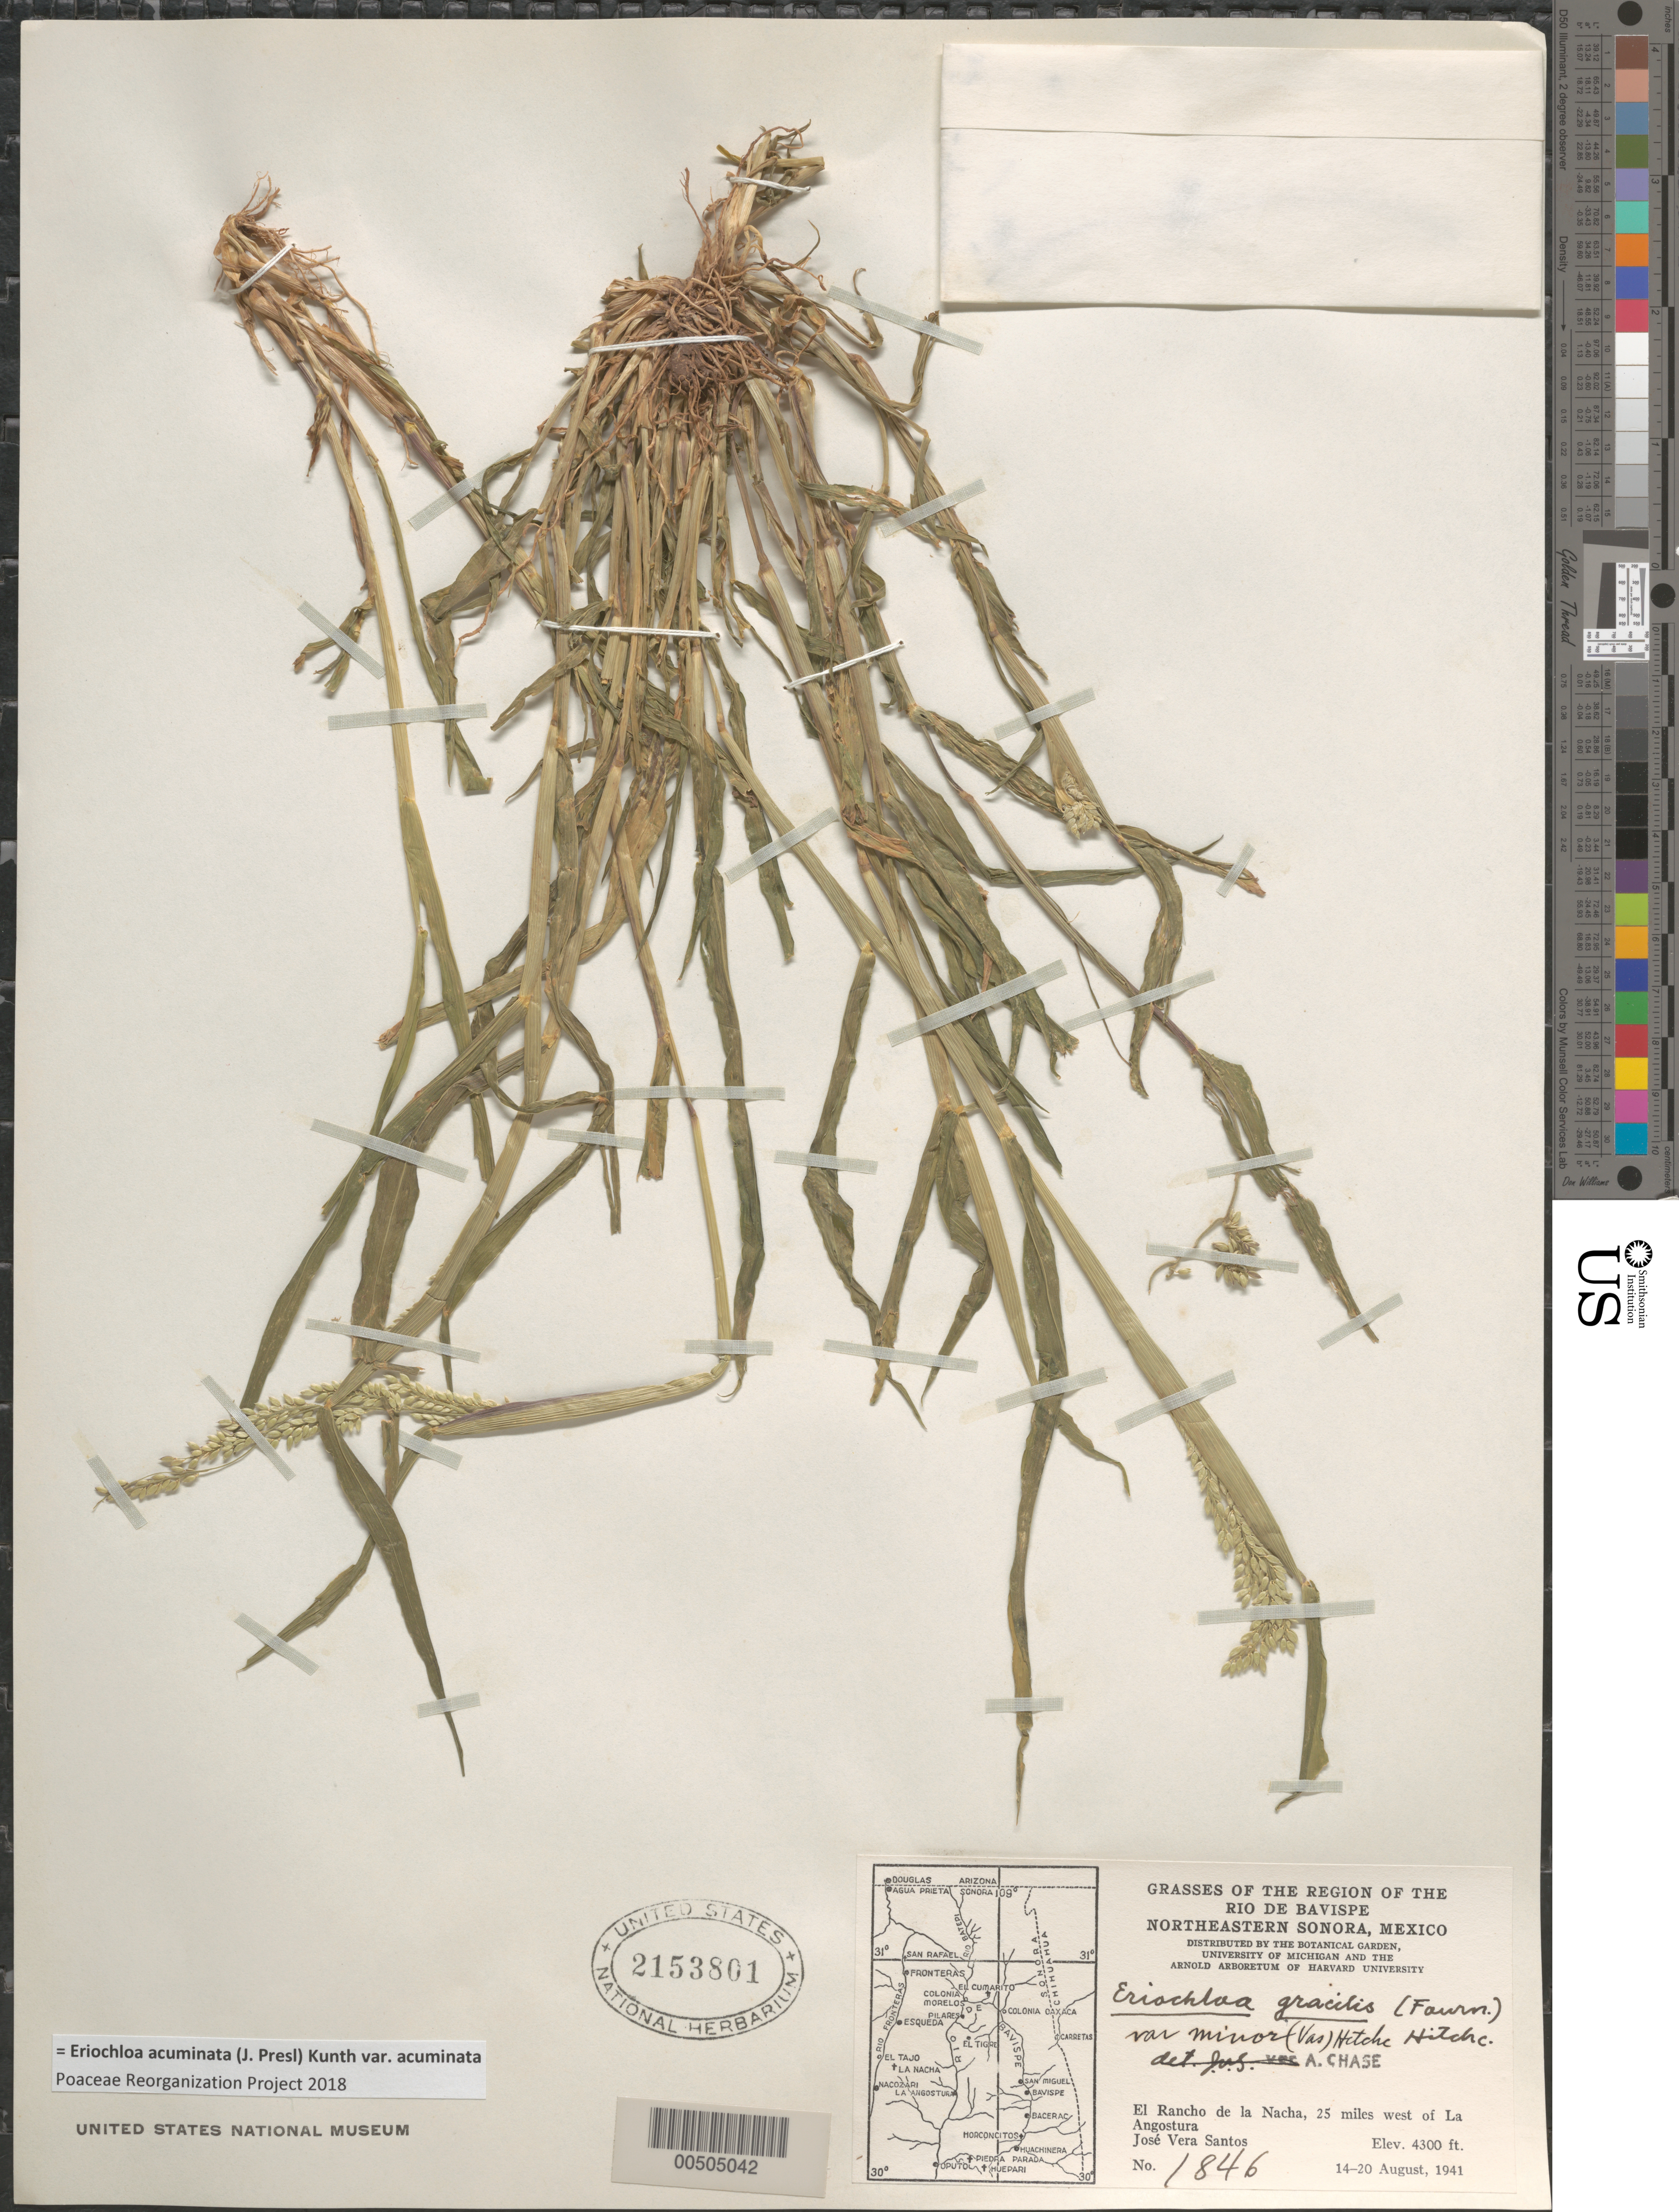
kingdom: Plantae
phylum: Tracheophyta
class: Liliopsida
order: Poales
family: Poaceae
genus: Eriochloa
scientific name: Eriochloa acuminata var. acuminata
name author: (J. Presl) Kunth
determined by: Poaceae Reorganization Project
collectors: J. V. Santos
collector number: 1846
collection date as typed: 14 Aug 1941 to 20 Aug 1941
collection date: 1941-08-14/1941-08-20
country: Mexico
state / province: Sonora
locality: Region of the Rio de Bavispe, NE Sonora, El Rancho de la Nacha, 25 mi W of La Angostura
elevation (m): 1311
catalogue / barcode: US 2153801